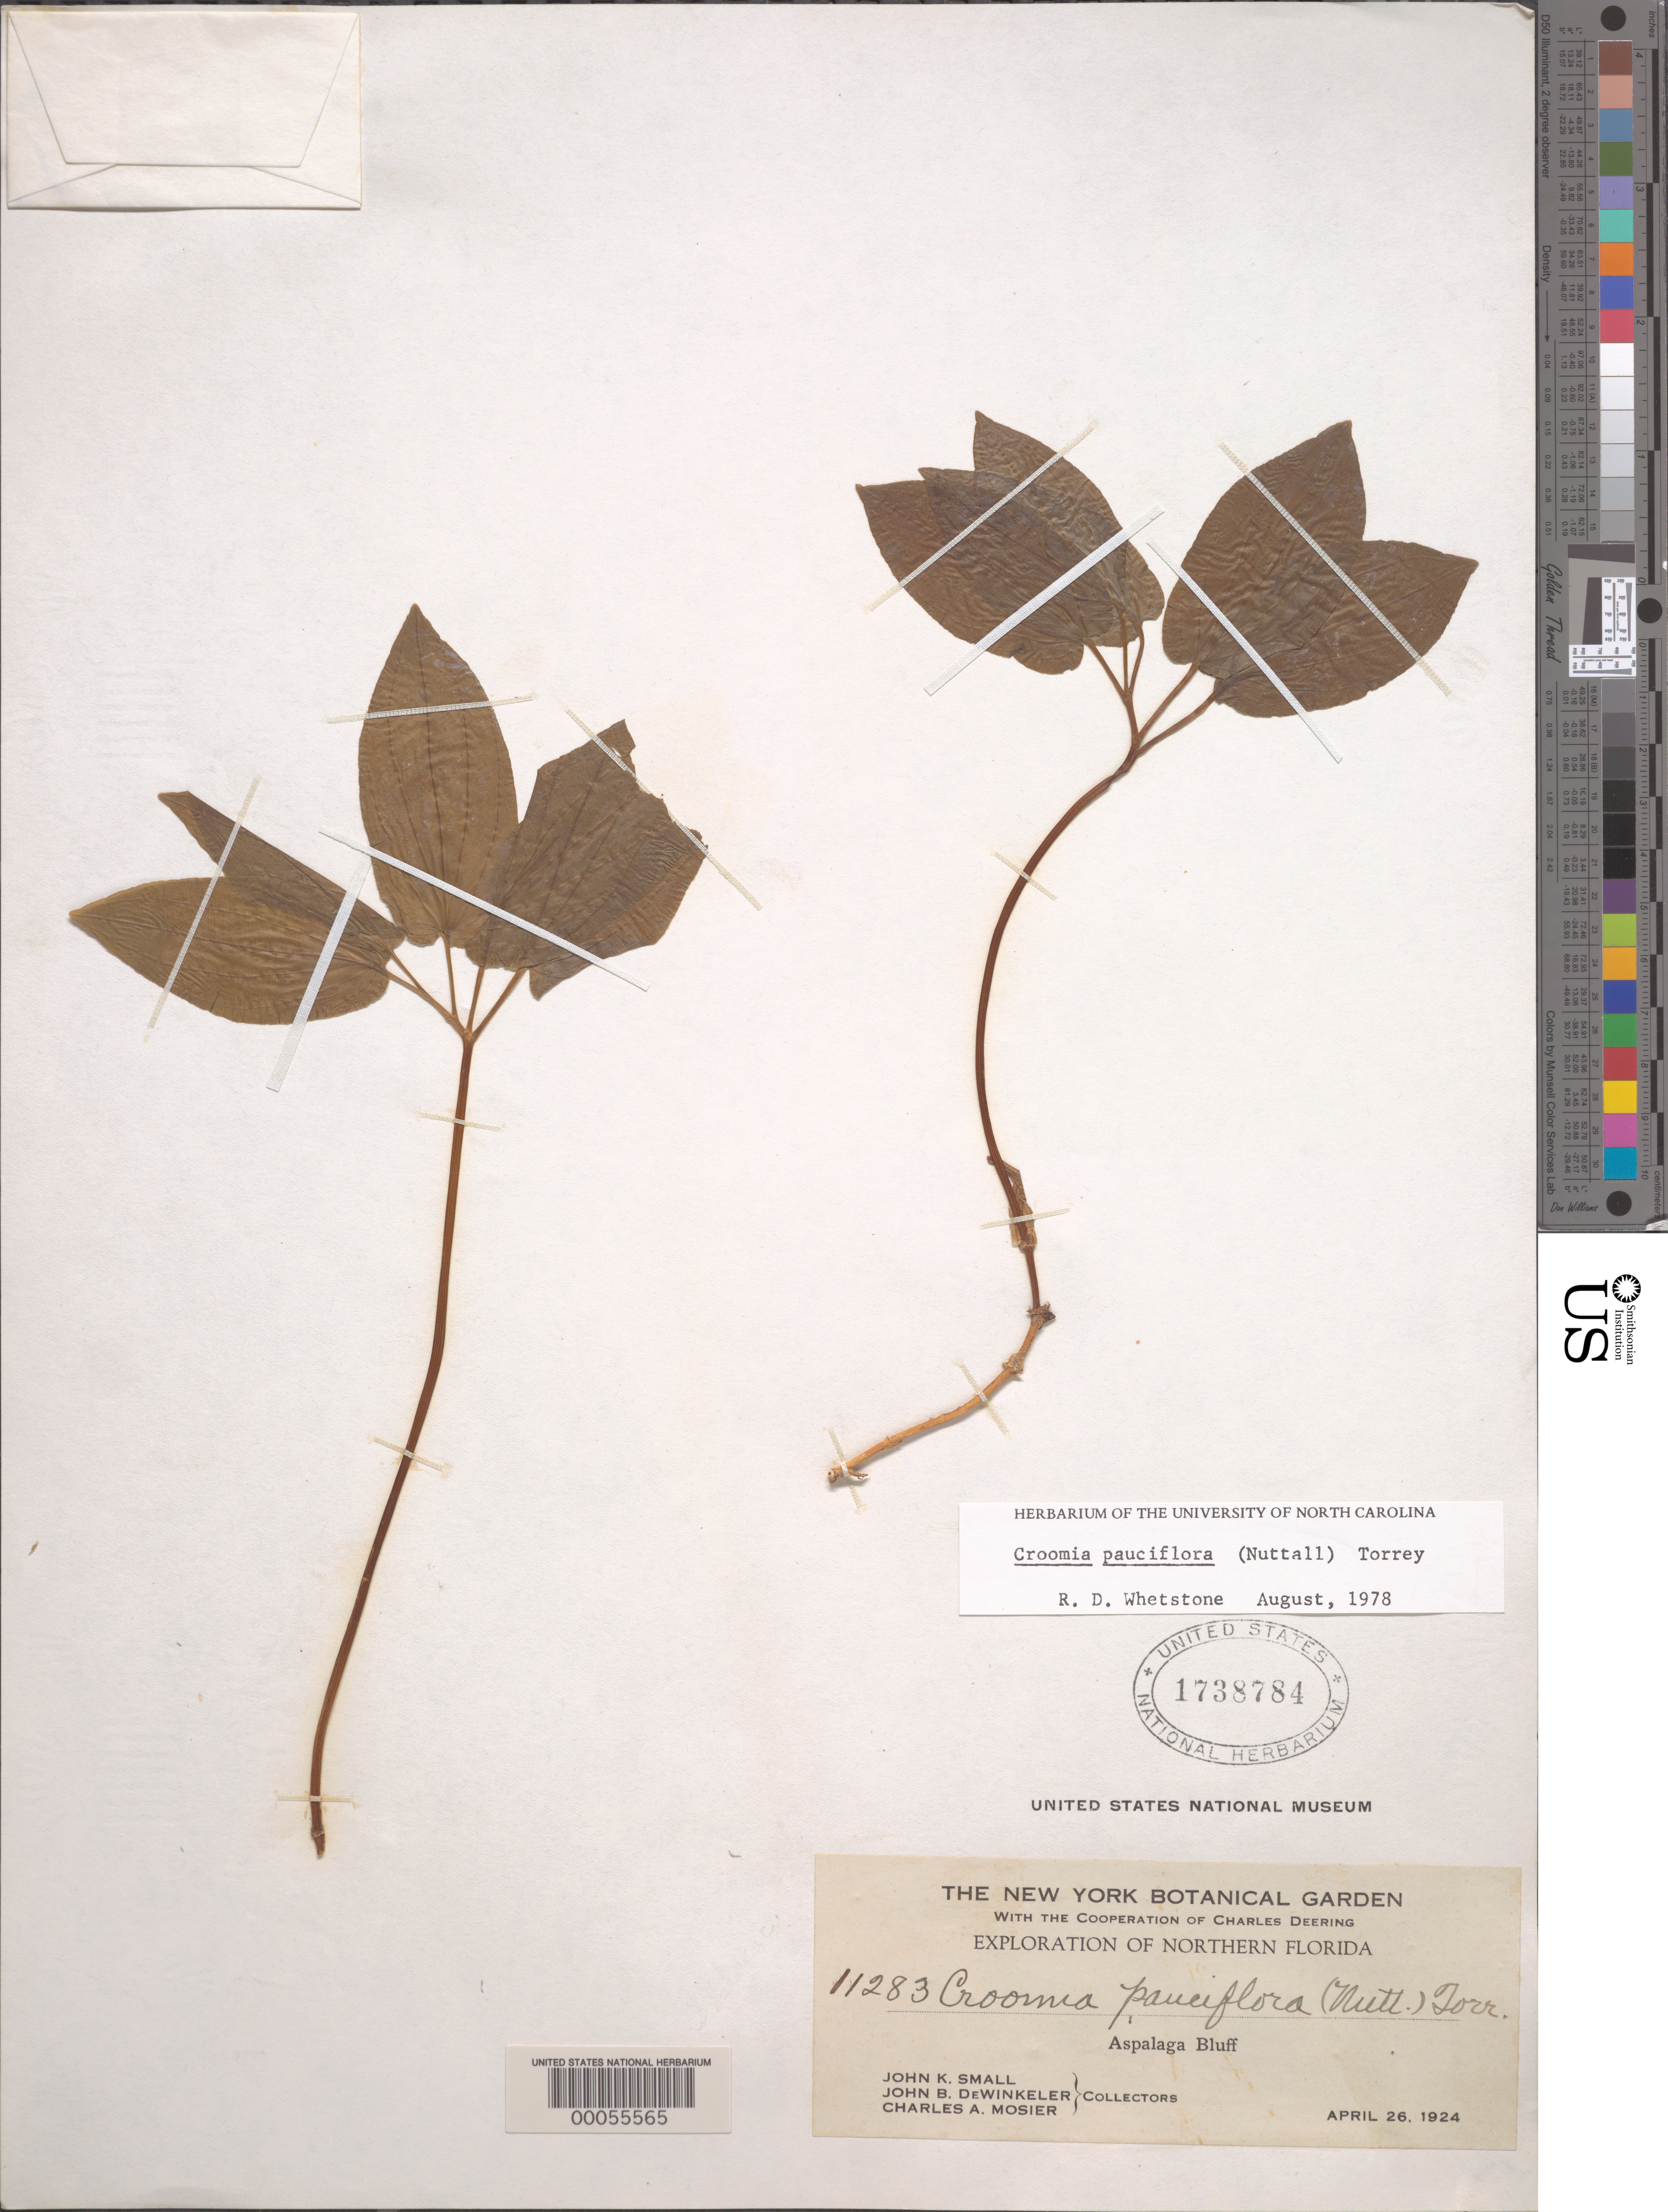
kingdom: Plantae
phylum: Tracheophyta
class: Liliopsida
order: Pandanales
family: Stemonaceae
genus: Croomia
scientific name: Croomia pauciflora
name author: (Nutt.) Torr.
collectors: J. K. Small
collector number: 11283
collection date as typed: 26 Apr 1924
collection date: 1924-04-26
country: United States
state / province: Florida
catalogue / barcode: US 1738784